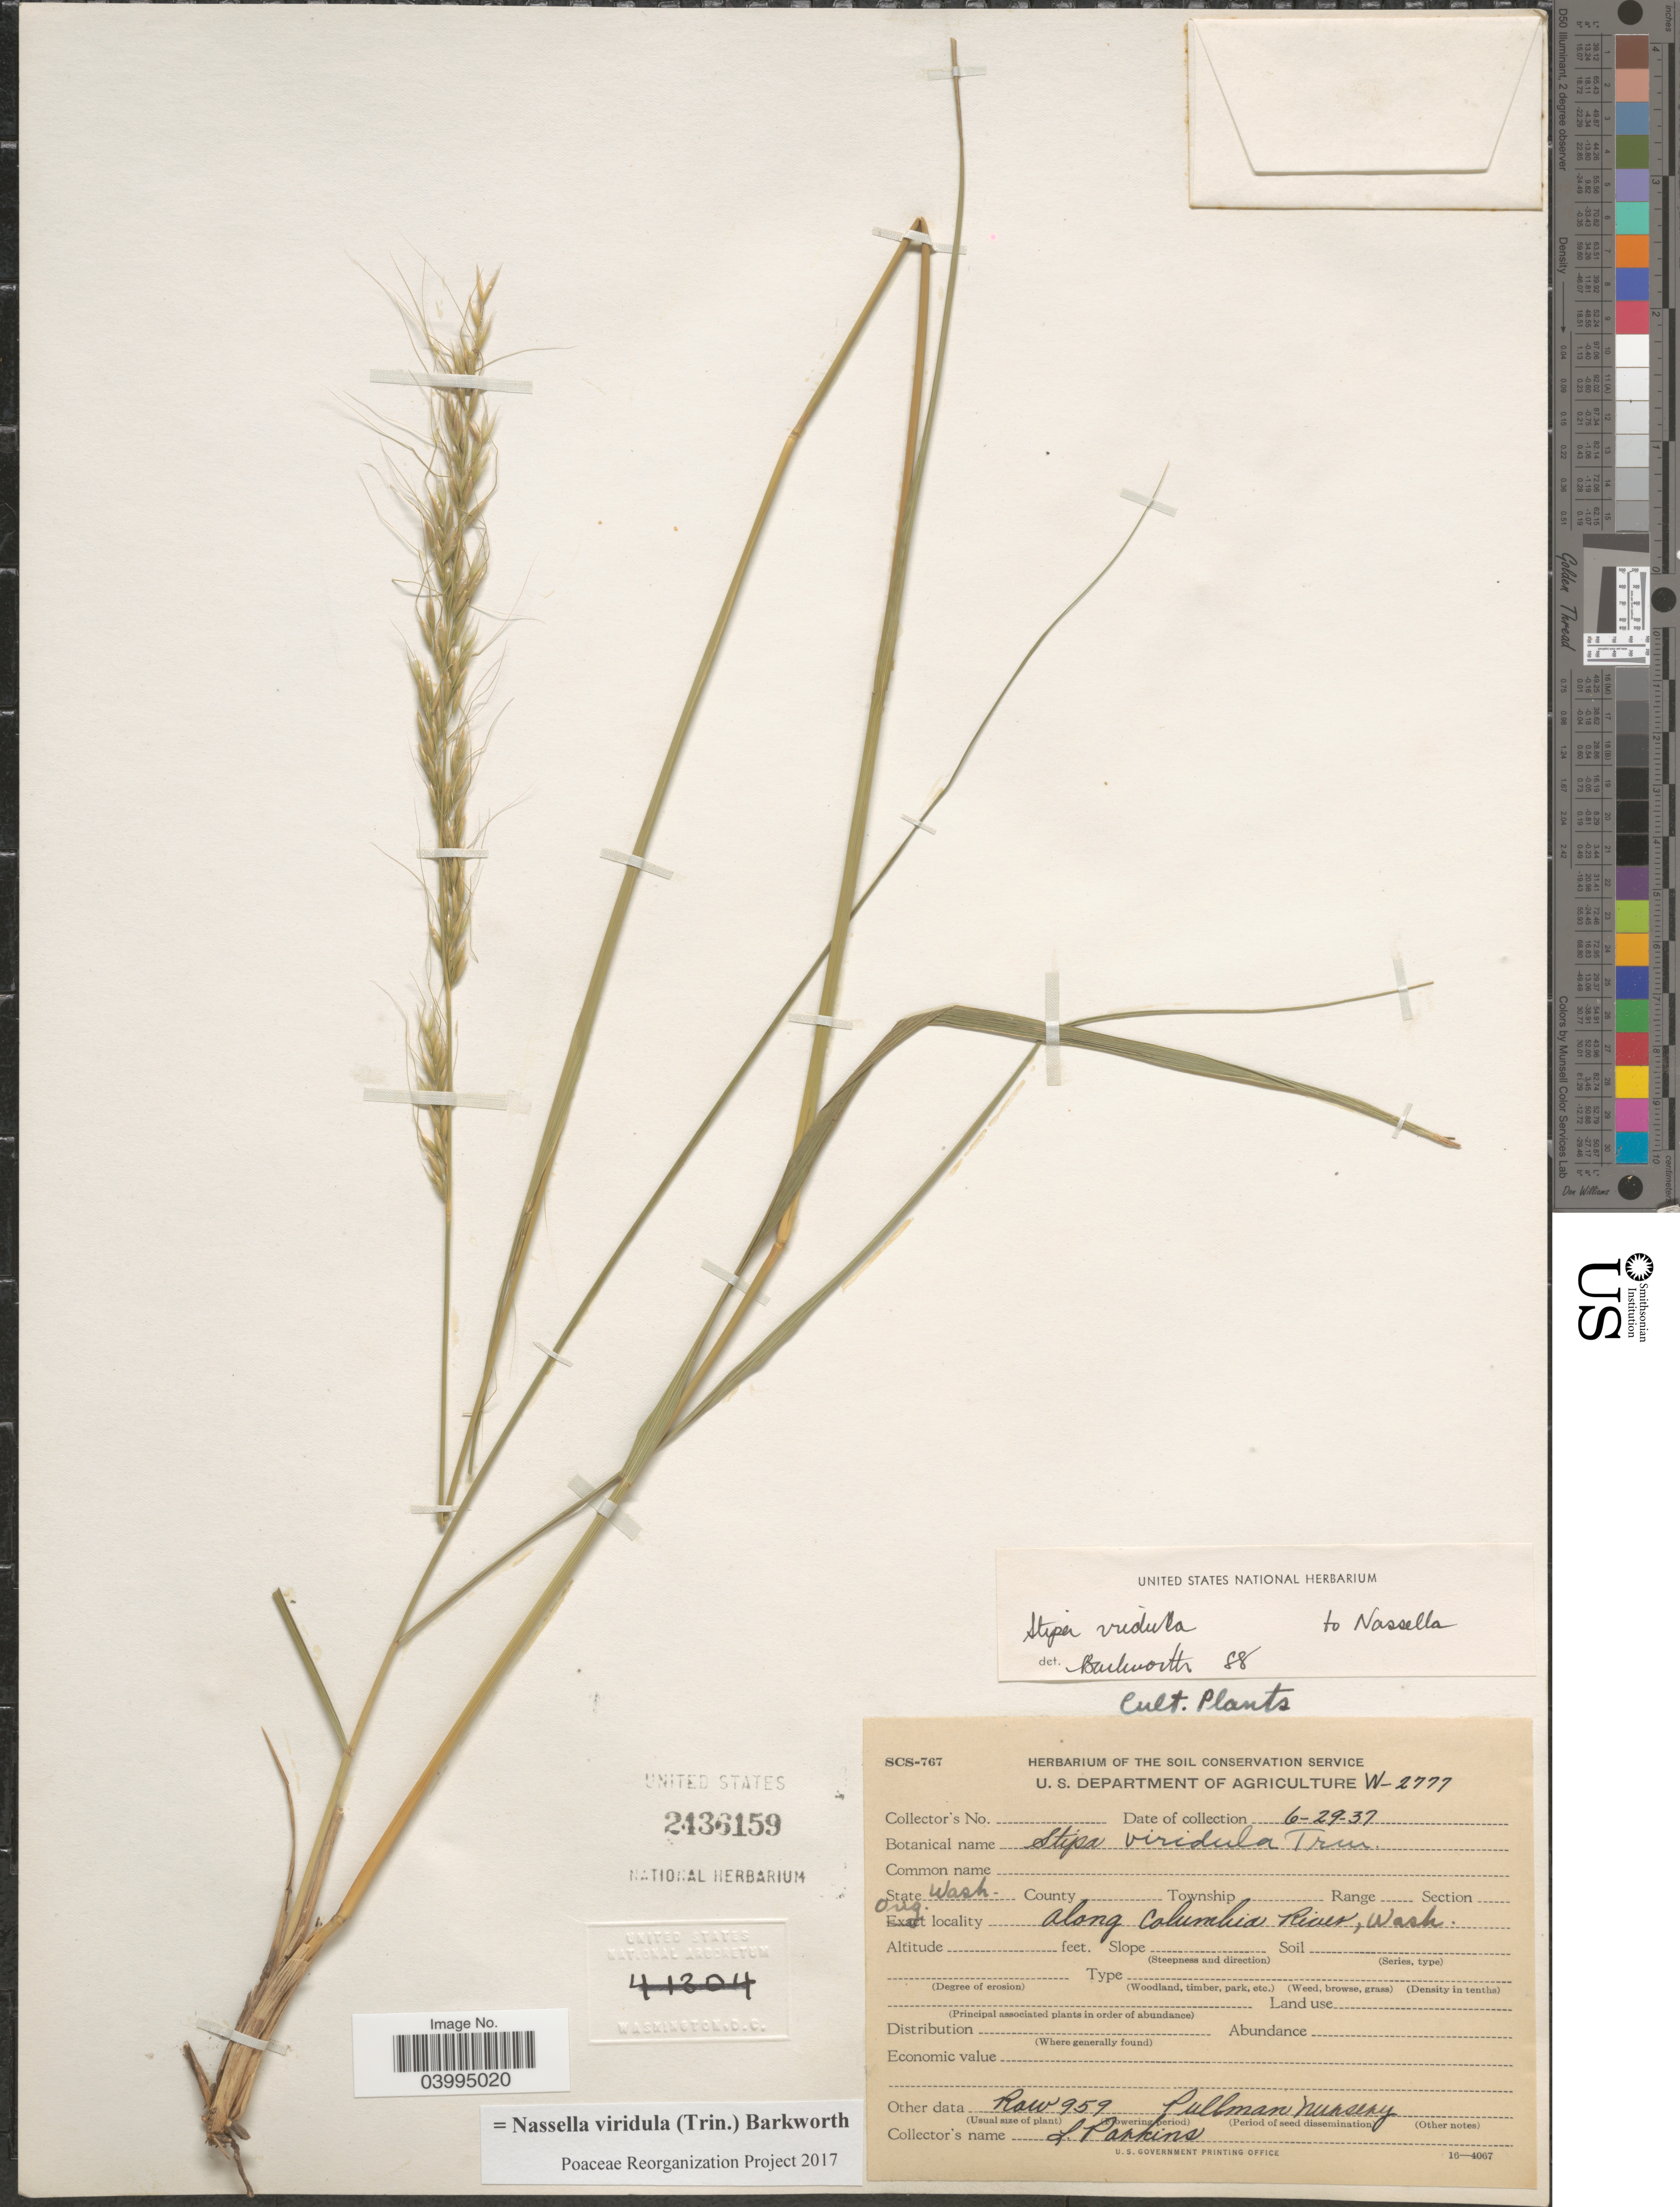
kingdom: Plantae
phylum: Tracheophyta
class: Liliopsida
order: Poales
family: Poaceae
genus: Nassella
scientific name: Nassella viridula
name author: (Trin.) Barkworth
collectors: L. Parkins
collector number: W-2777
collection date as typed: Transcribed d/m/y: 29/6/37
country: United States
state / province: Washington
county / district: Whitman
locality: Pullman nursery.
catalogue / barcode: US 2436159